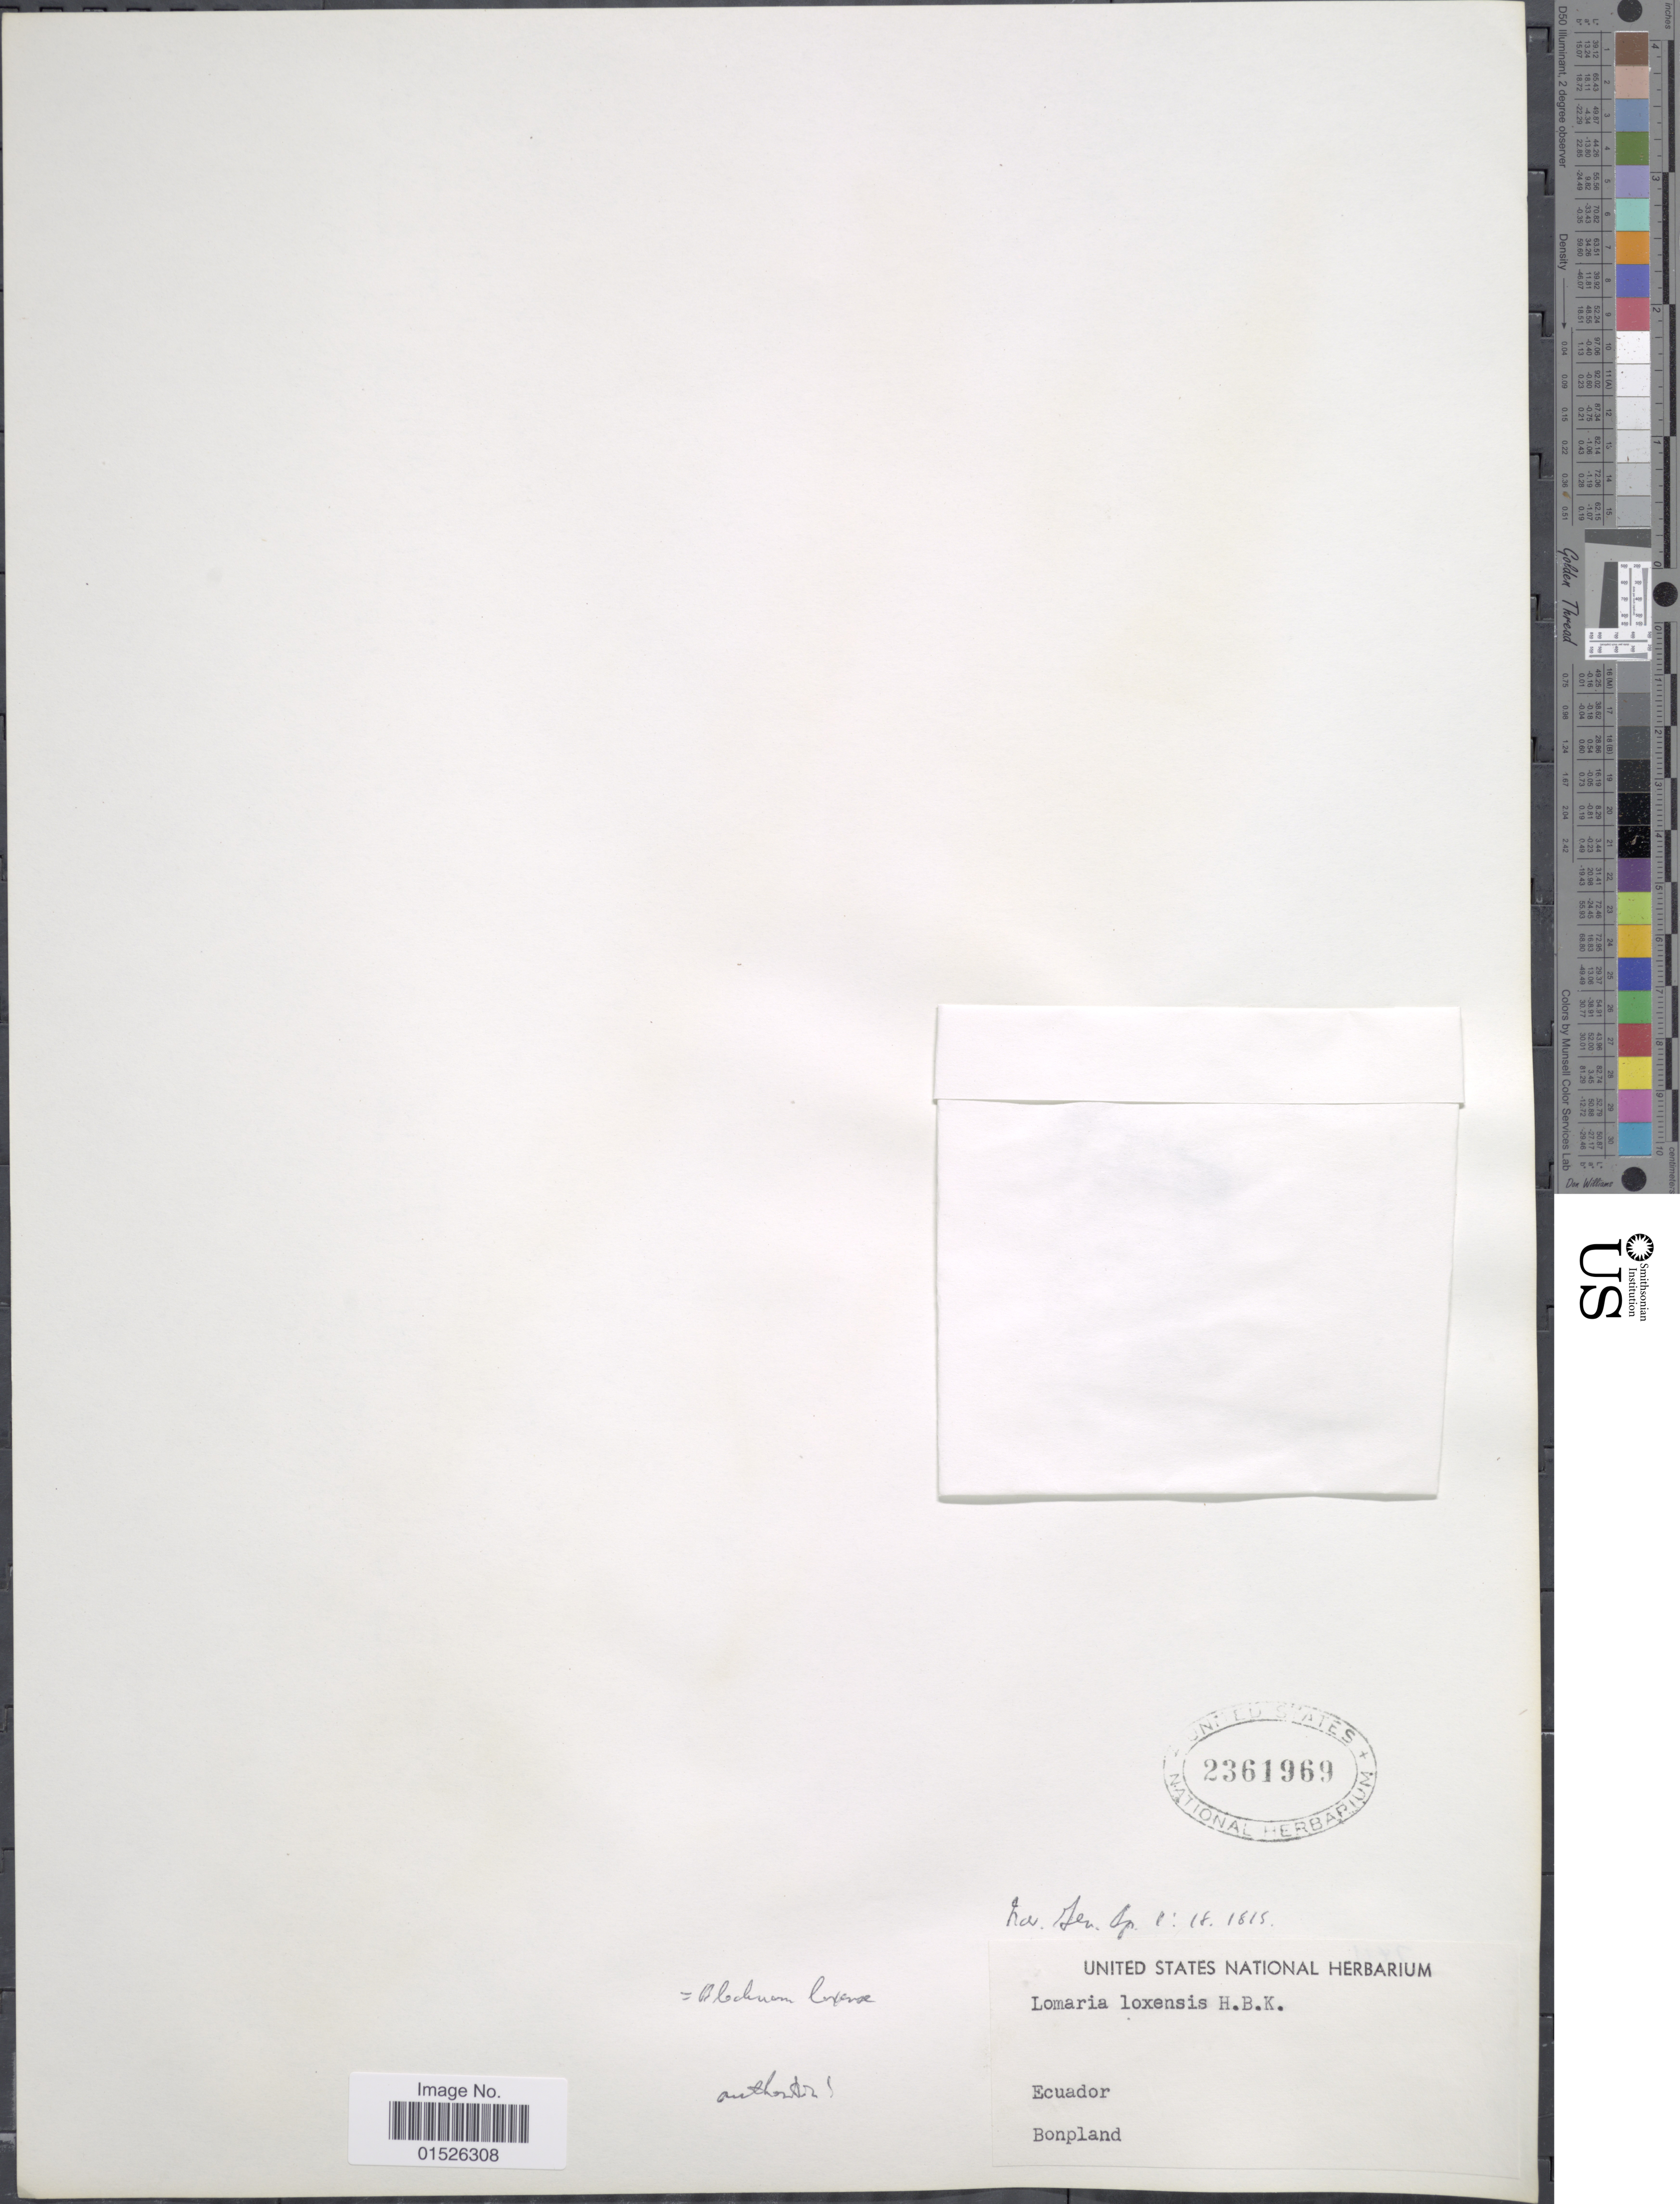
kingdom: Plantae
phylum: Tracheophyta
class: Polypodiopsida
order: Polypodiales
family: Blechnaceae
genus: Blechnum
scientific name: Blechnum loxense var. loxense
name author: (Kunth) Hook. ex Salomon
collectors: A. J. A. Bonpland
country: Ecuador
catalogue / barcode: US 2361969